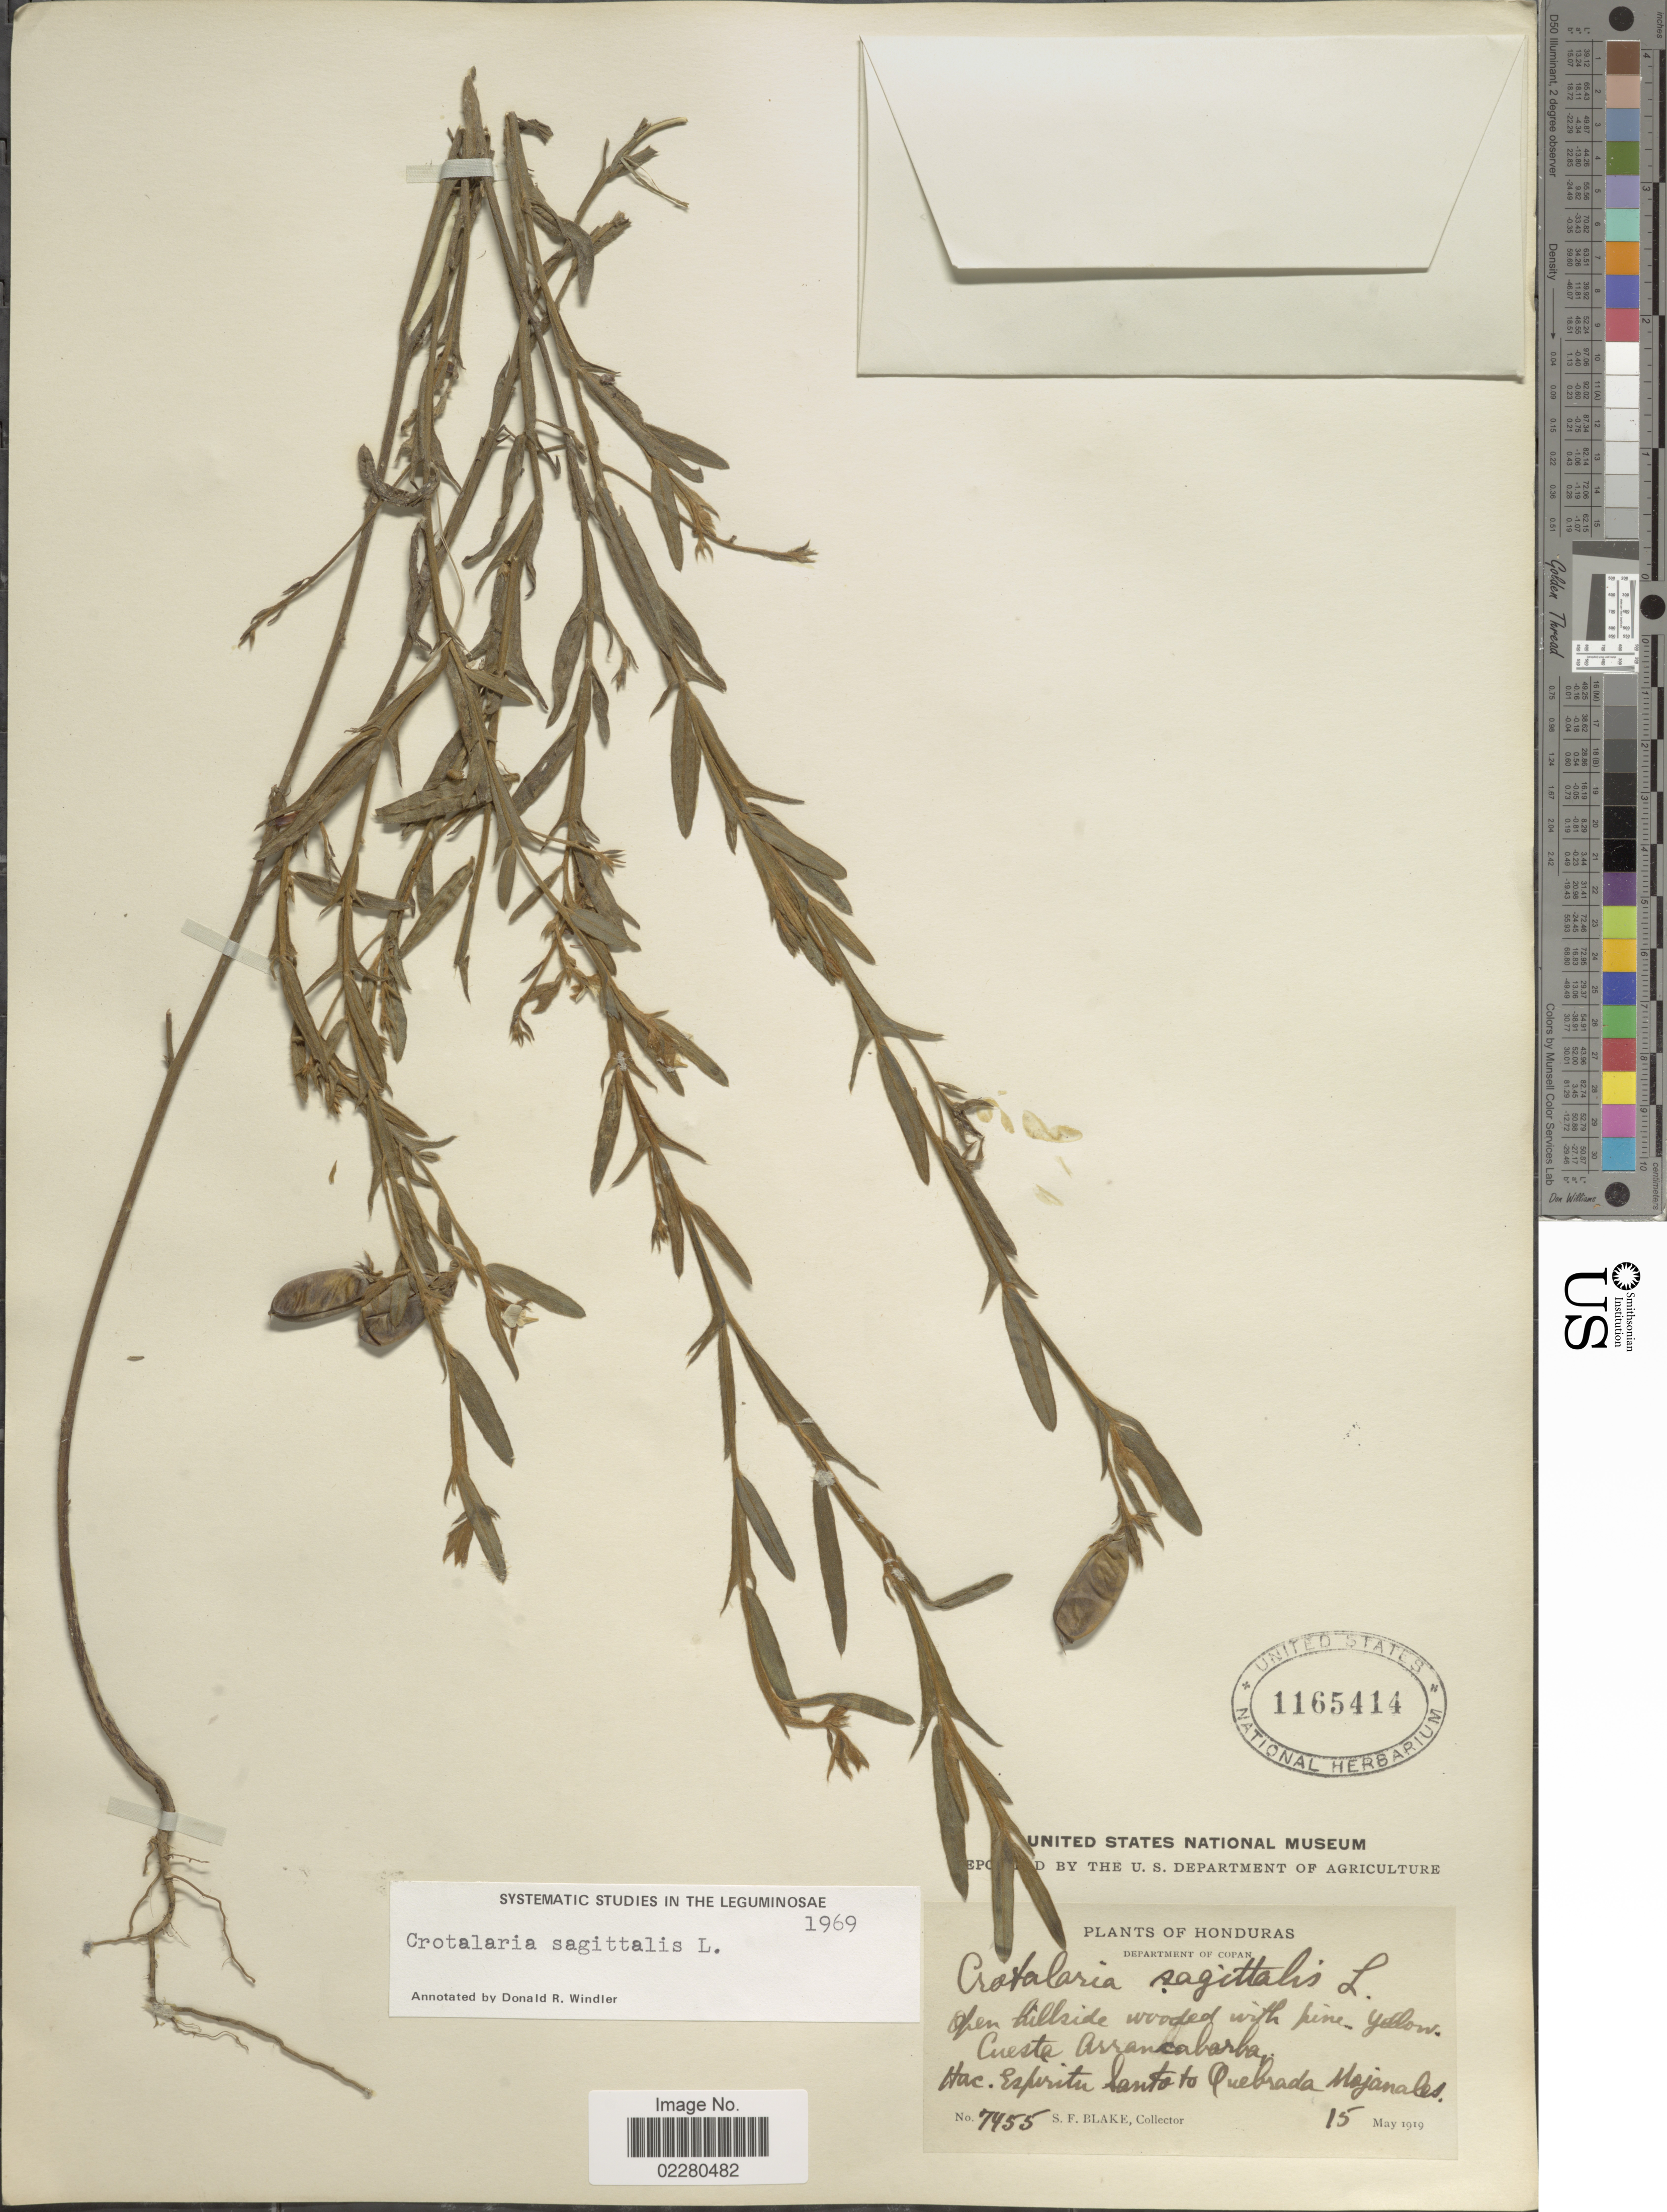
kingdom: Plantae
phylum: Tracheophyta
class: Magnoliopsida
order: Fabales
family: Fabaceae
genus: Crotalaria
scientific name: Crotalaria sagittalis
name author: L.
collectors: S. Blake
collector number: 7455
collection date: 1919-05-15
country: Honduras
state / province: Copán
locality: Department of Copan. Cuesta Arrancabarba. Hac. Espiritu Santo to Quebrada Mojanales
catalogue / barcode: US 1165414